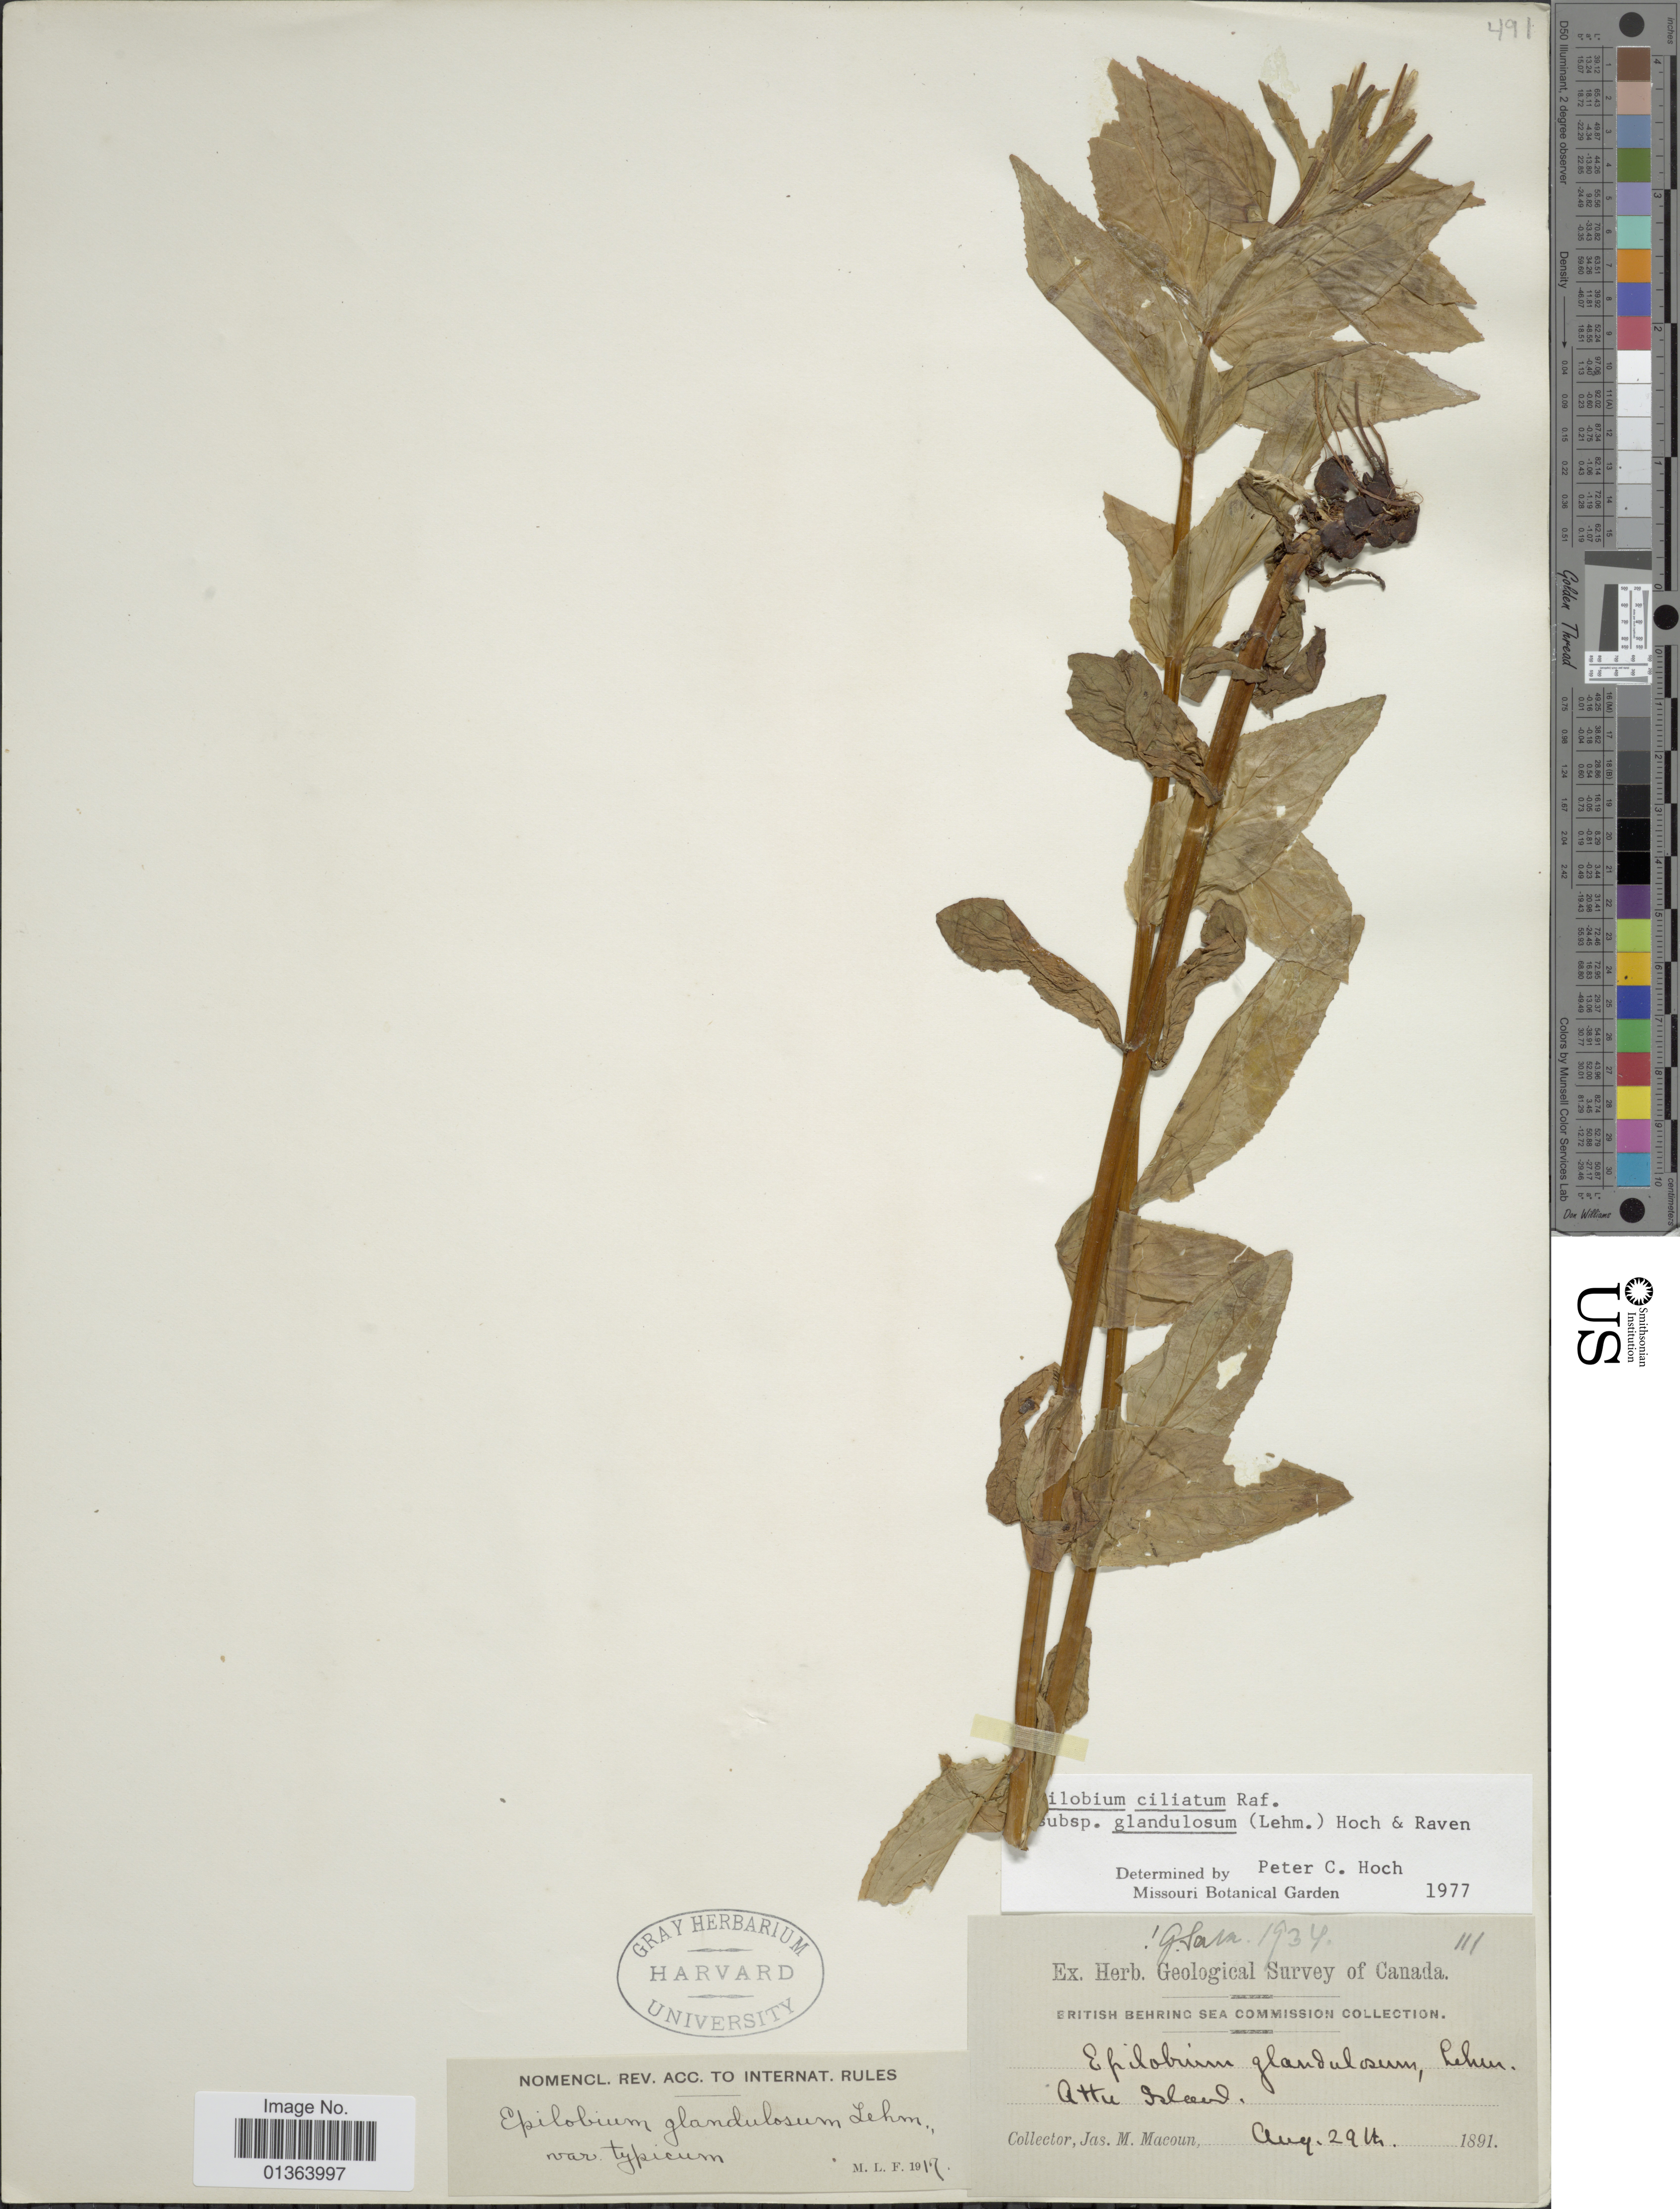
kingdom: Plantae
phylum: Tracheophyta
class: Magnoliopsida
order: Myrtales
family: Onagraceae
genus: Epilobium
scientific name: Epilobium ciliatum subsp. glandulosum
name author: (Lehm.) Hoch & P.H. Raven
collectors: J. M. Macoun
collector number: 111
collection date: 1891-08-29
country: United States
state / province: Alaska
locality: Attu Island.